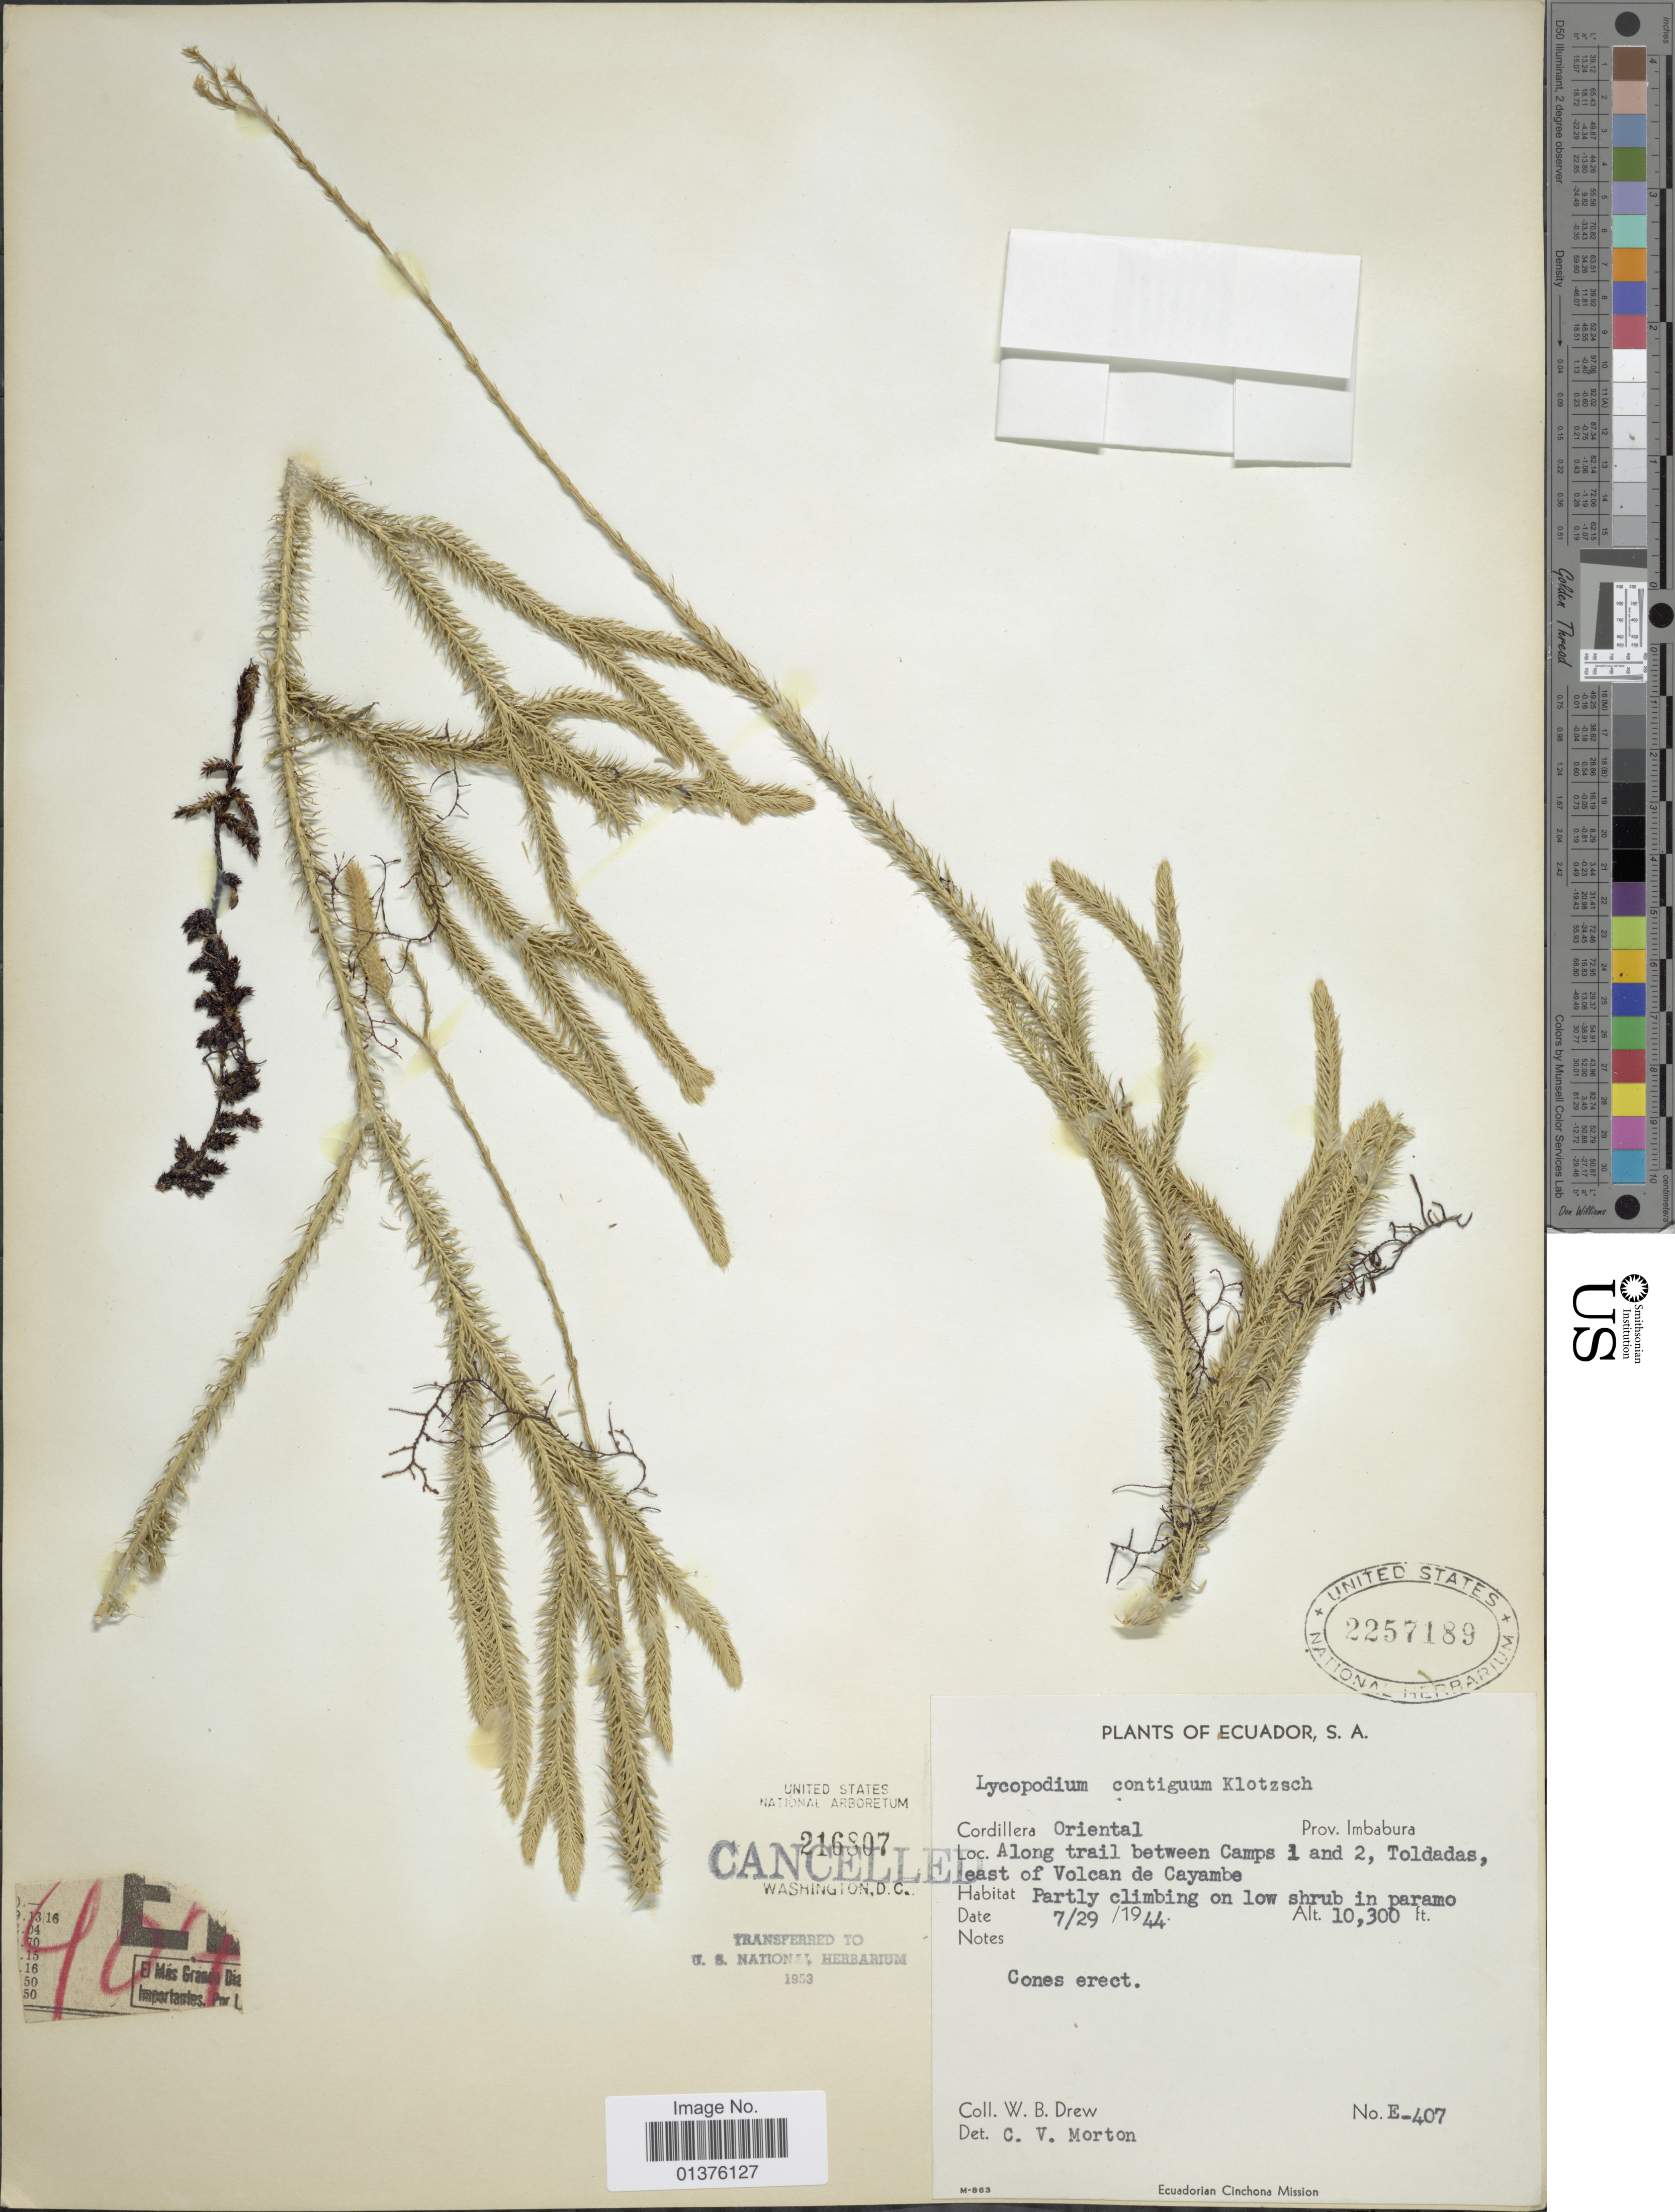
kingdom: Plantae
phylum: Tracheophyta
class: Lycopodiopsida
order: Lycopodiales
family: Lycopodiaceae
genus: Lycopodium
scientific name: Lycopodium clavatum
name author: L.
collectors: W. B. Drew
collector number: E-407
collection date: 1944-07-29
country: Ecuador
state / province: Imbabura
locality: Cordillera Oriental, Along trail between Camps 1 and 2, Toldadas east of Volcan de Cayambe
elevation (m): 3139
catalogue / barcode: US 2257189